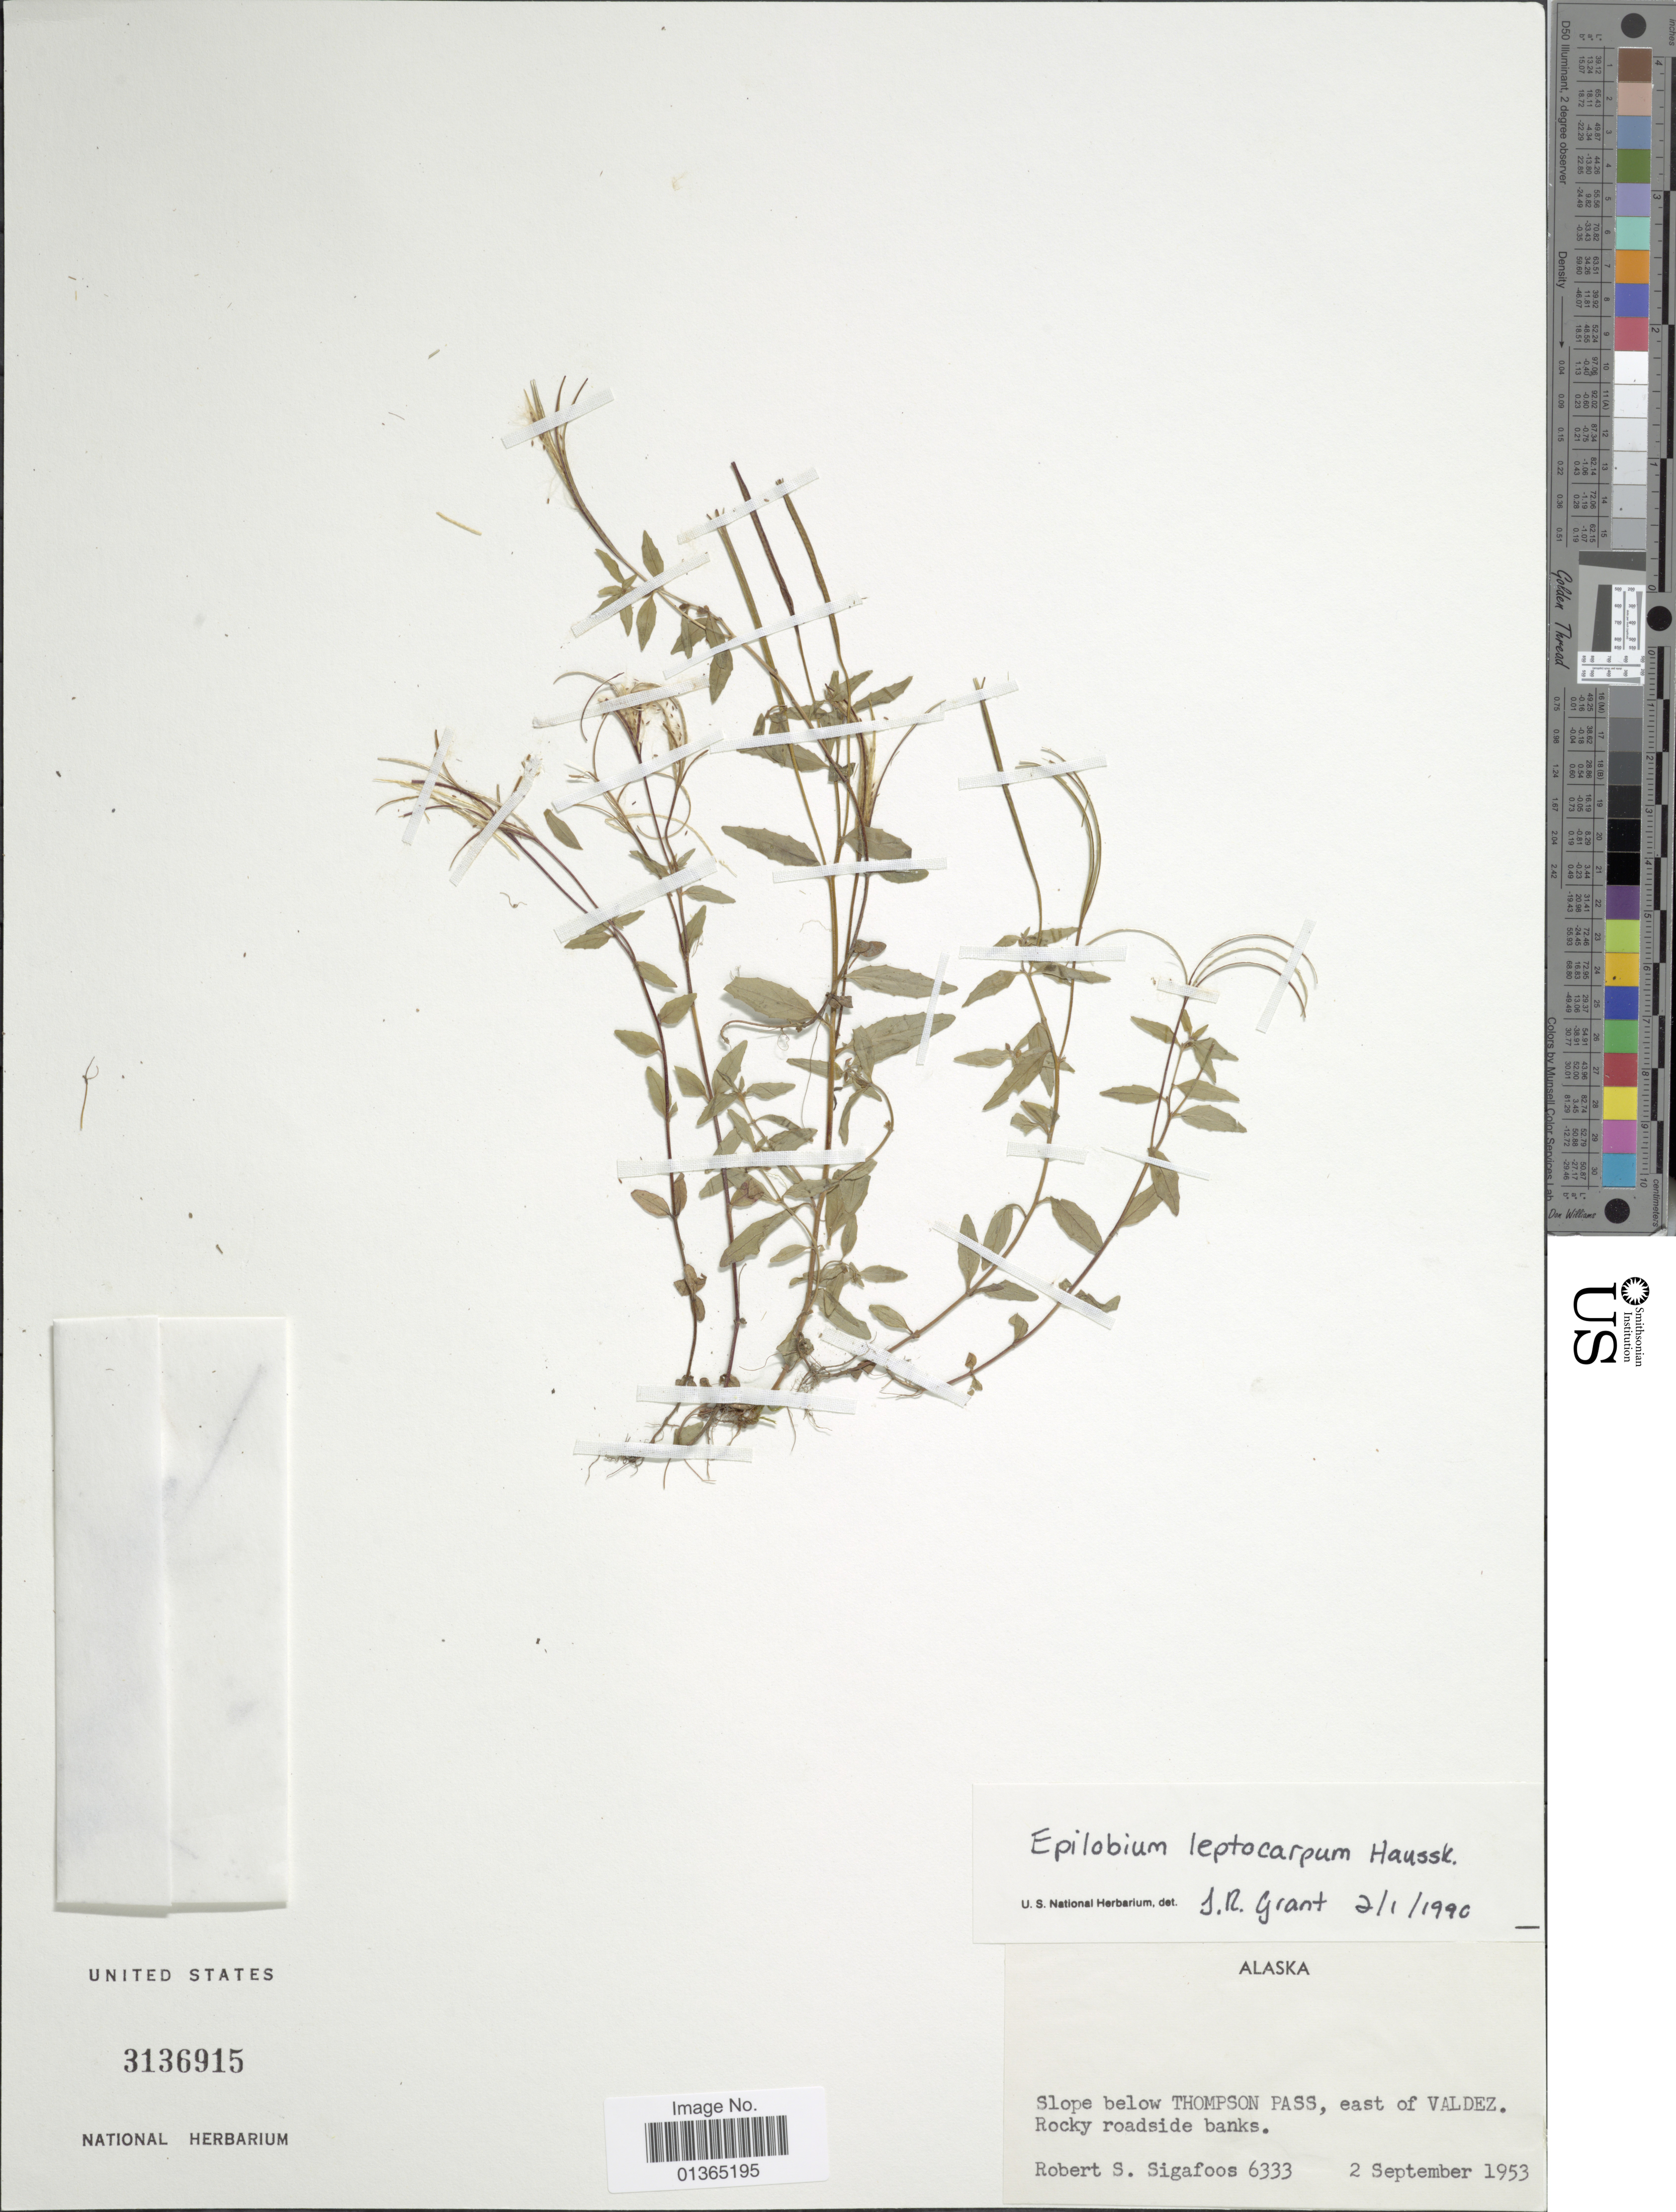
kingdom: Plantae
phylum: Tracheophyta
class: Magnoliopsida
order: Myrtales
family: Onagraceae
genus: Epilobium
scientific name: Epilobium leptocarpum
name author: Hausskn.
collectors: R. Sigafoos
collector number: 6333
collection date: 1953-09-02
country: United States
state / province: Alaska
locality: Slope below Thompson Pass, east of Valdez.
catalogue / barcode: US 3136915